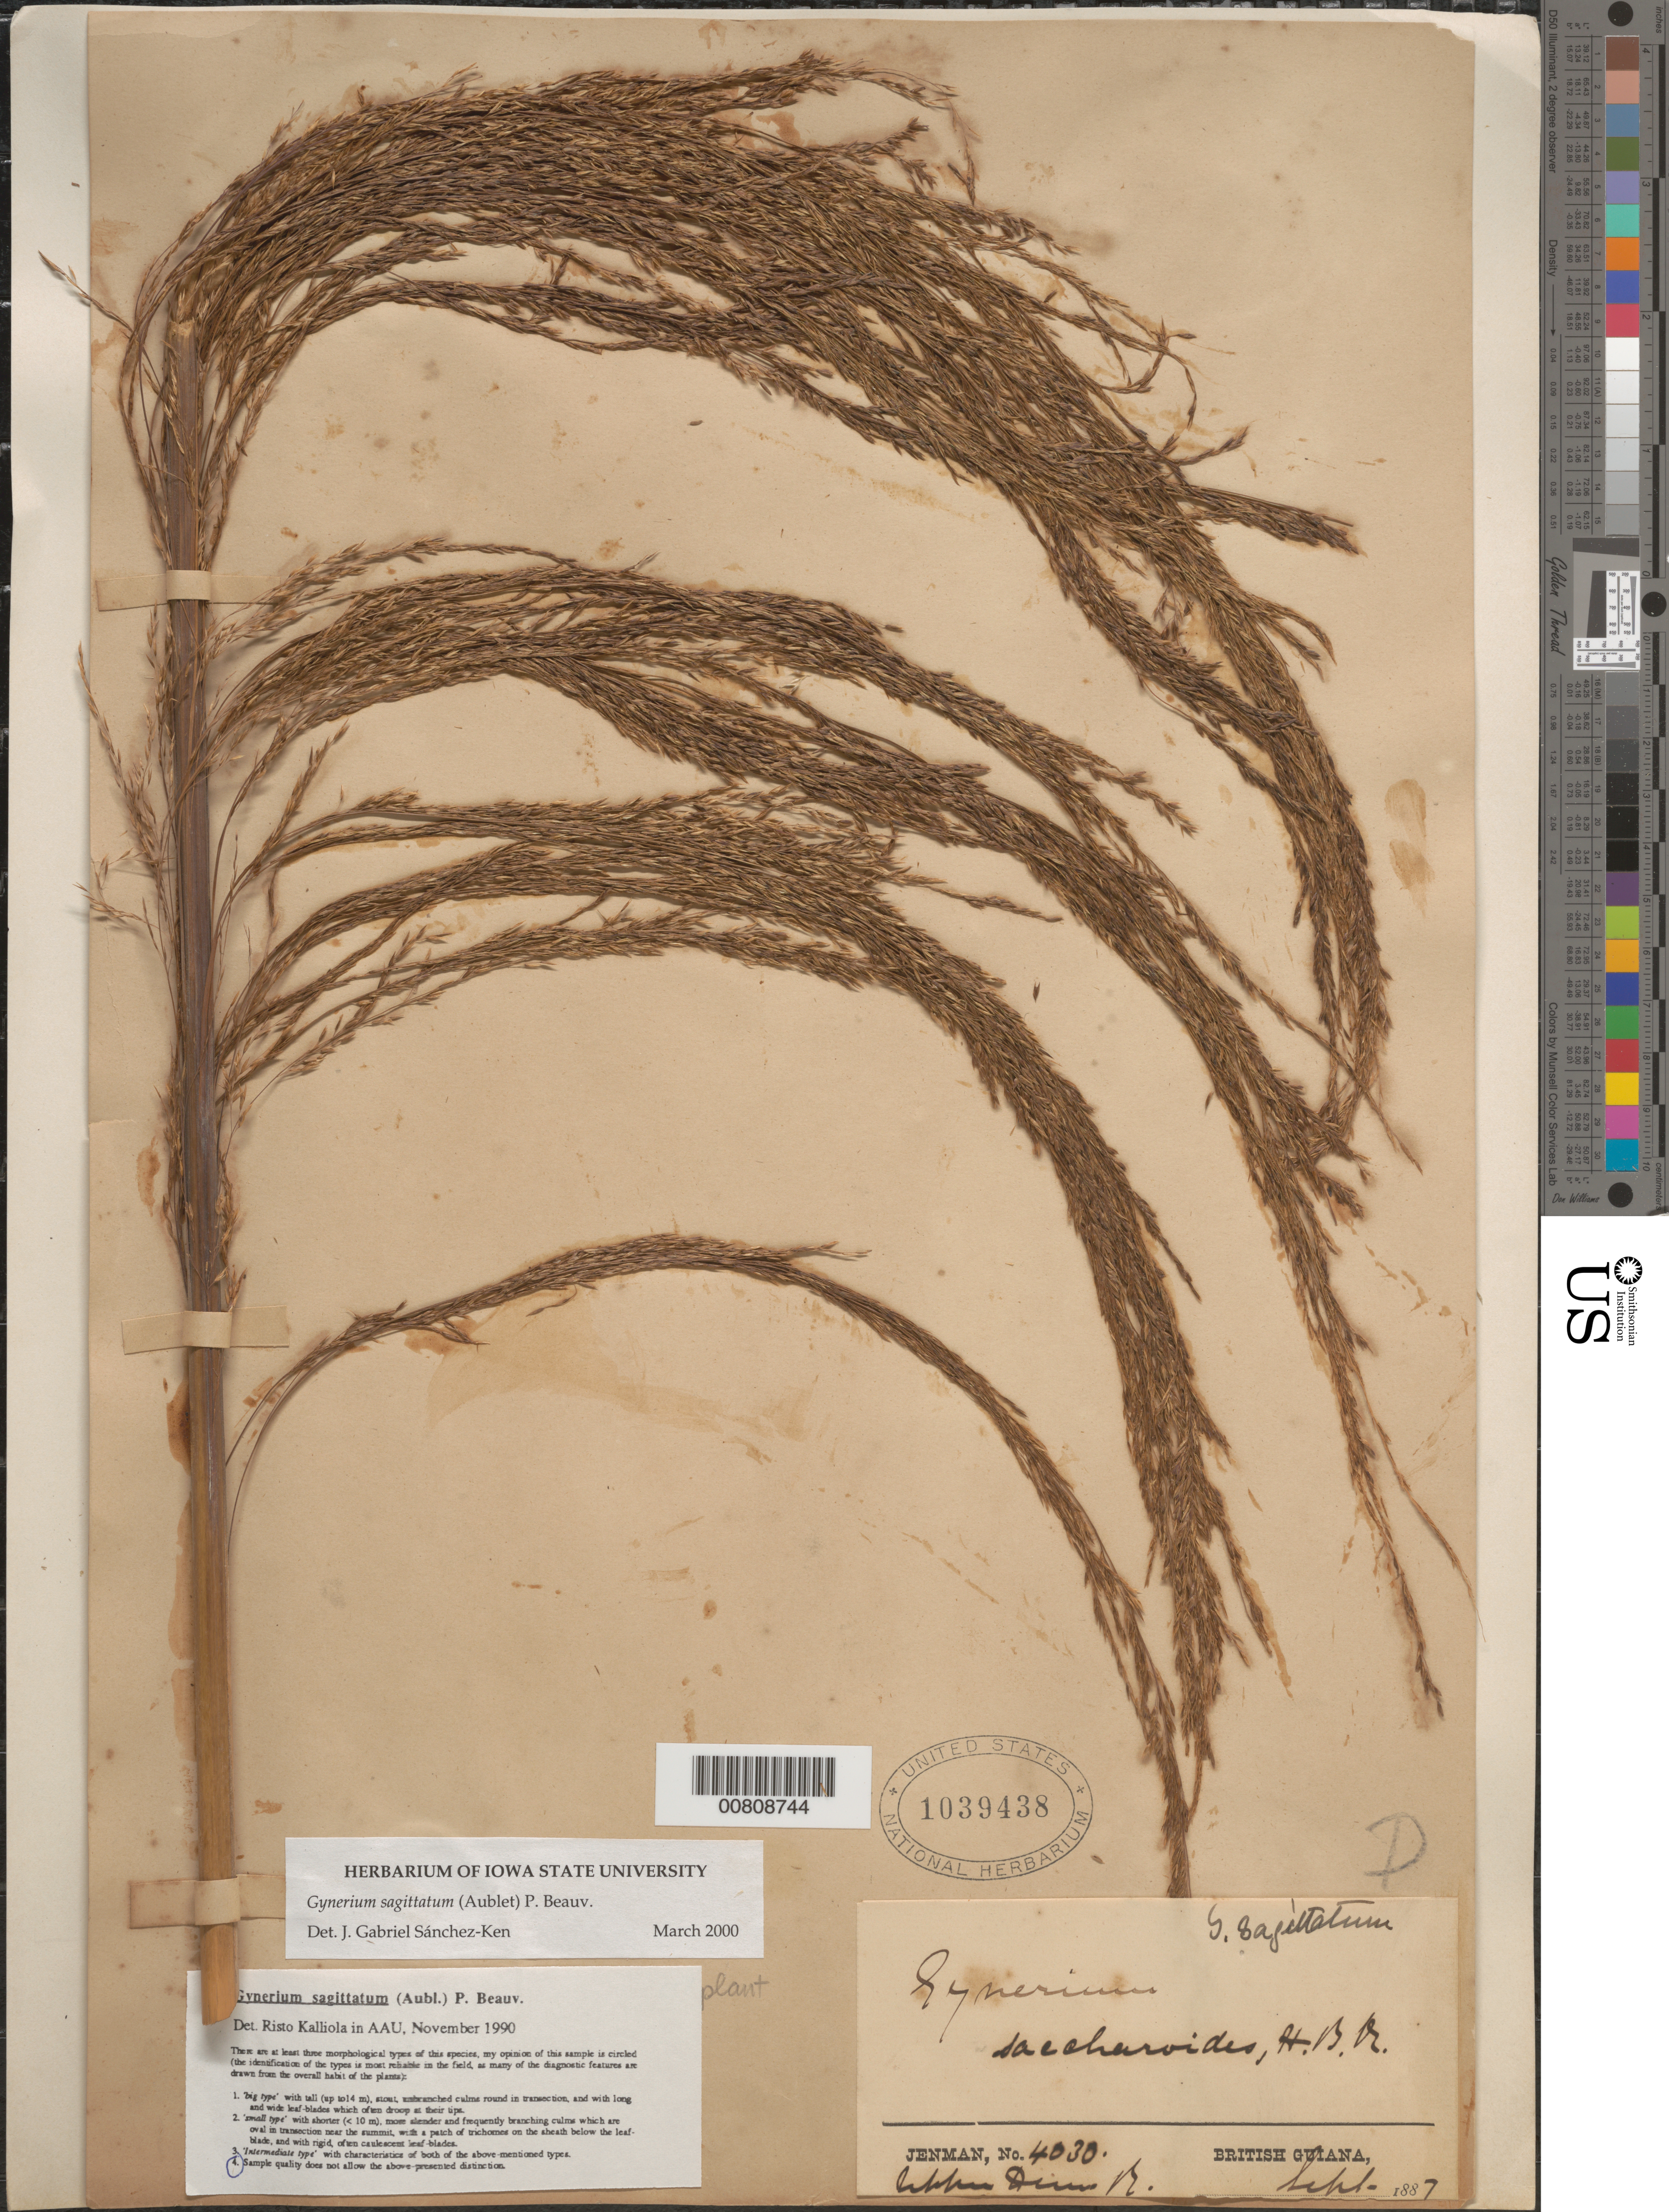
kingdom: Plantae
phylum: Tracheophyta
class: Liliopsida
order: Poales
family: Poaceae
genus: Gynerium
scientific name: Gynerium sagittatum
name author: (Aubl.) P. Beauv.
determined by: Sánchez-Ken, J. G.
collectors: G. S. Jenman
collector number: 4030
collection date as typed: September 1887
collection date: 1887-09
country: Guyana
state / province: U. Demerara-Berbice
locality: Upper Demerara River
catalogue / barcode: US 1039438